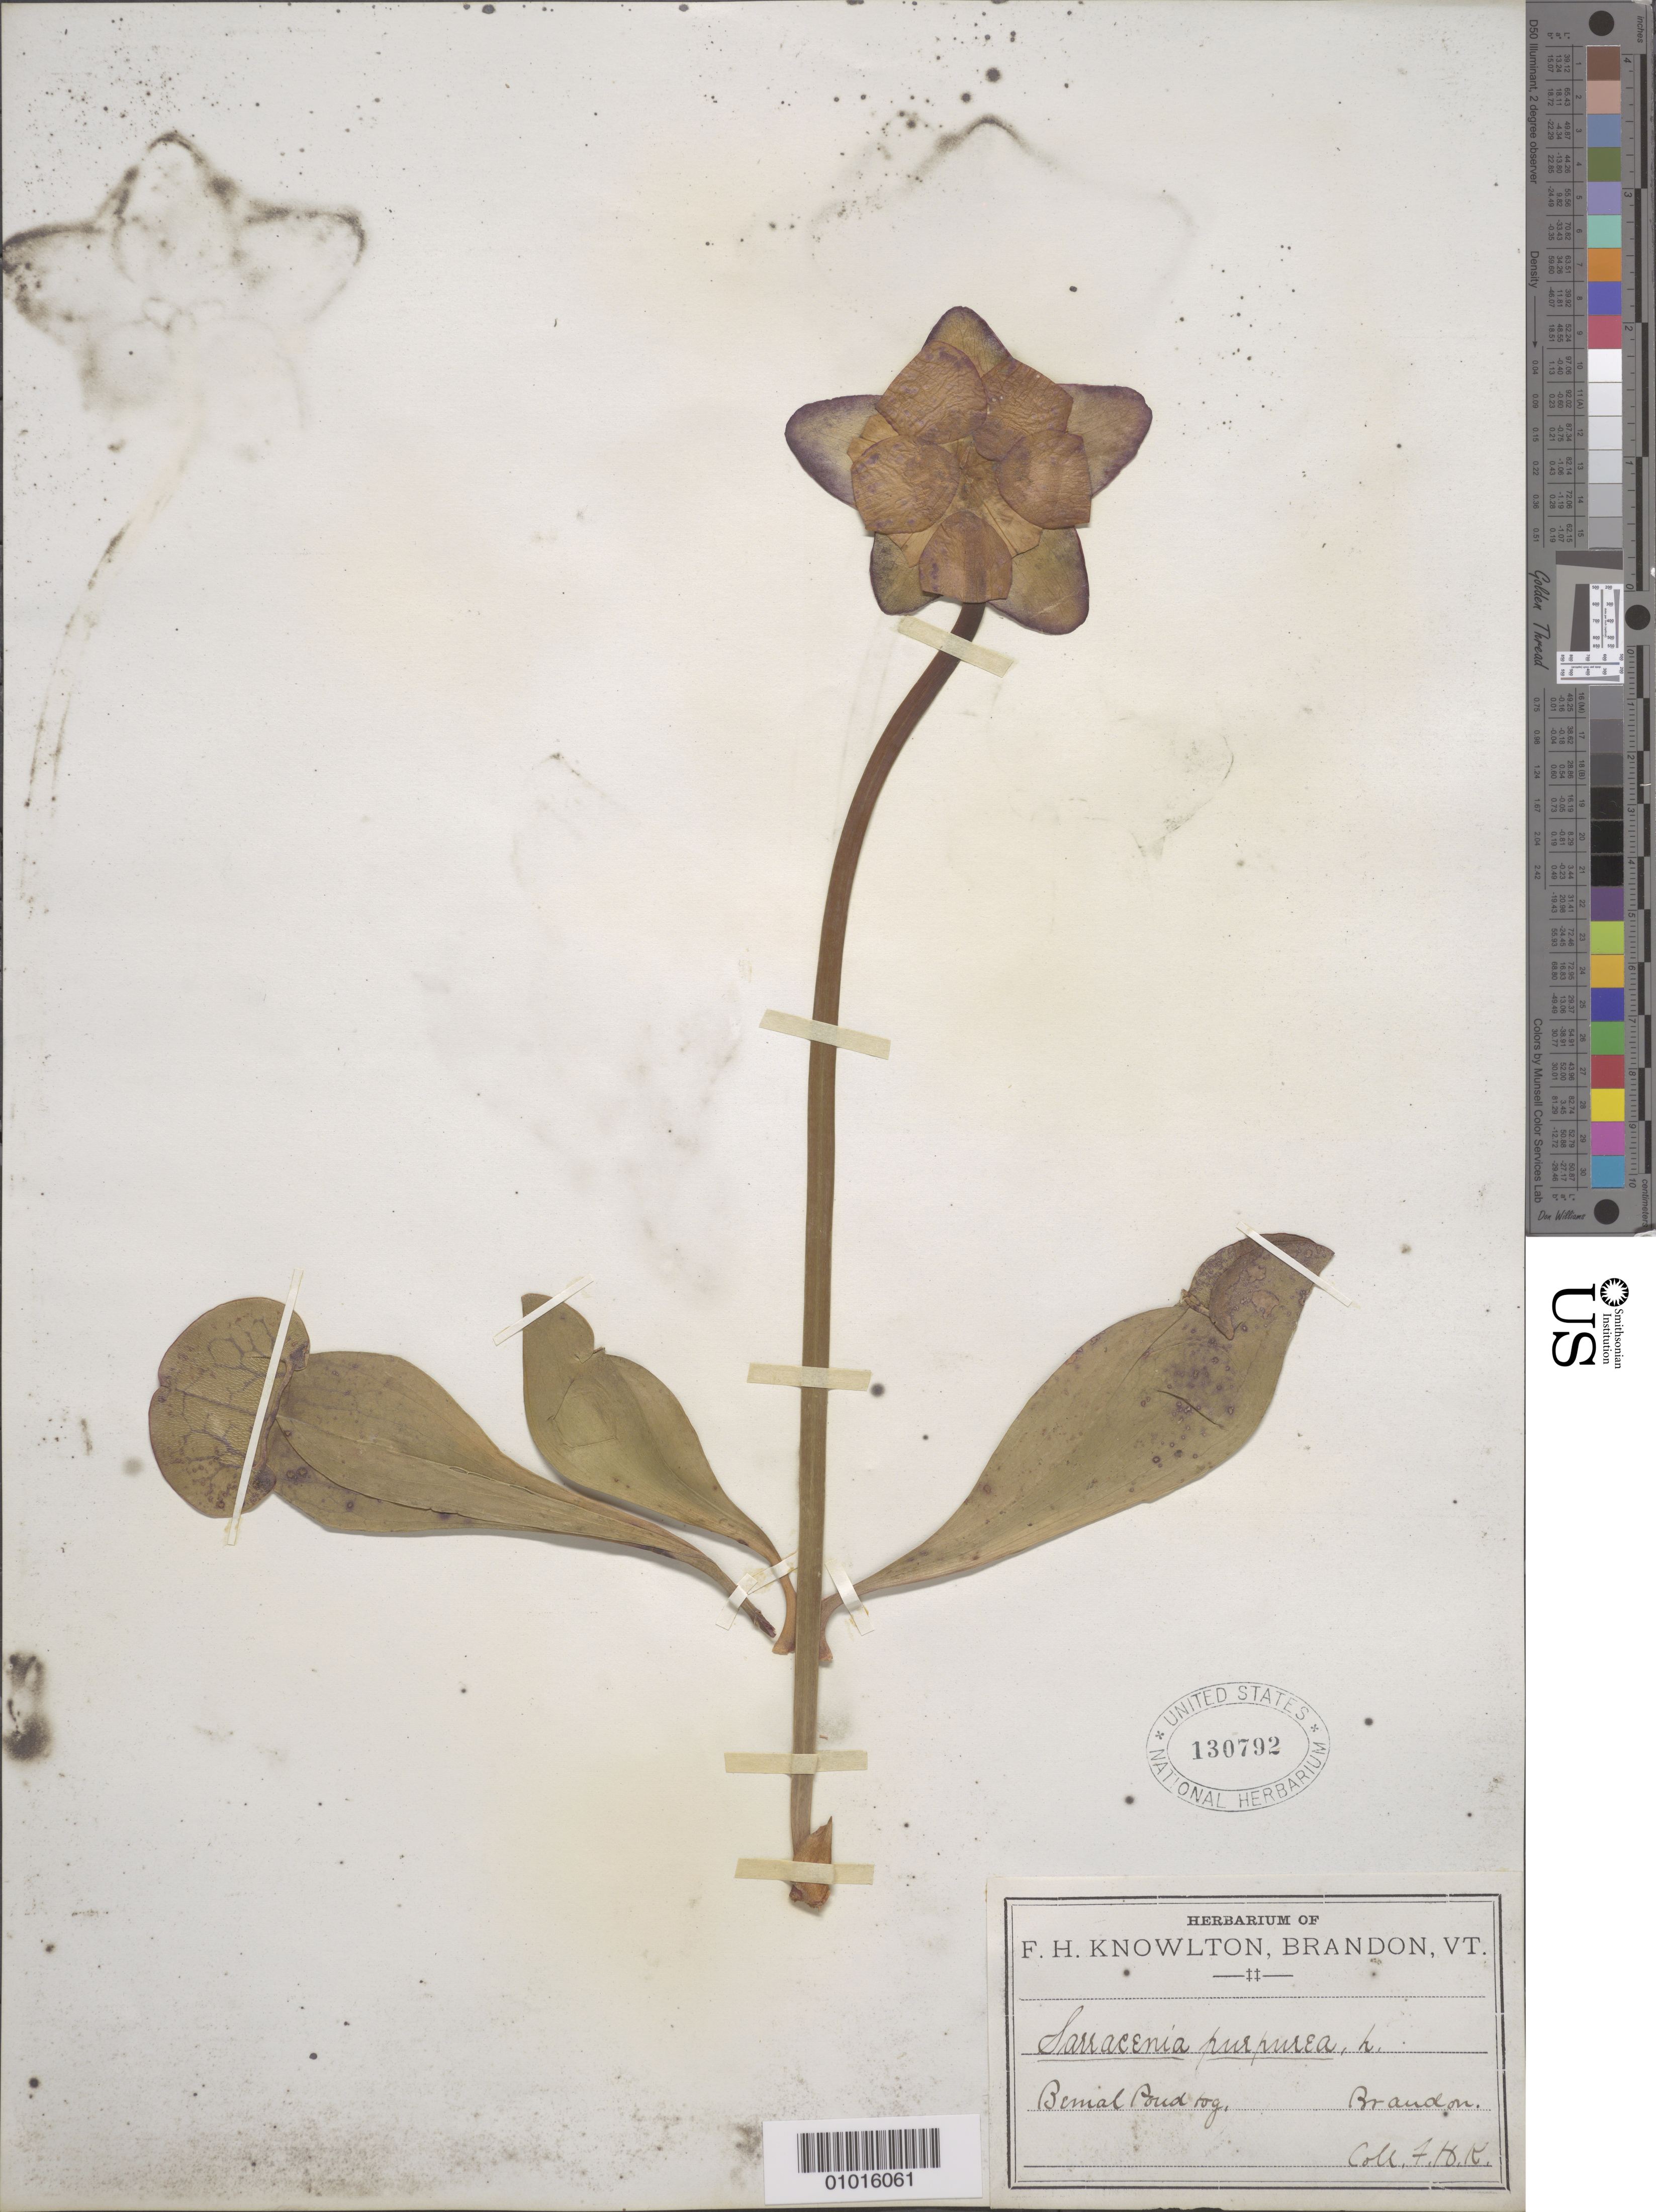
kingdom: Plantae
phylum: Tracheophyta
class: Magnoliopsida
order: Ericales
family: Sarraceniaceae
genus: Sarracenia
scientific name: Sarracenia purpurea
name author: L.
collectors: F. H. Knowlton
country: United States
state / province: vermont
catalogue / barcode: US 130792